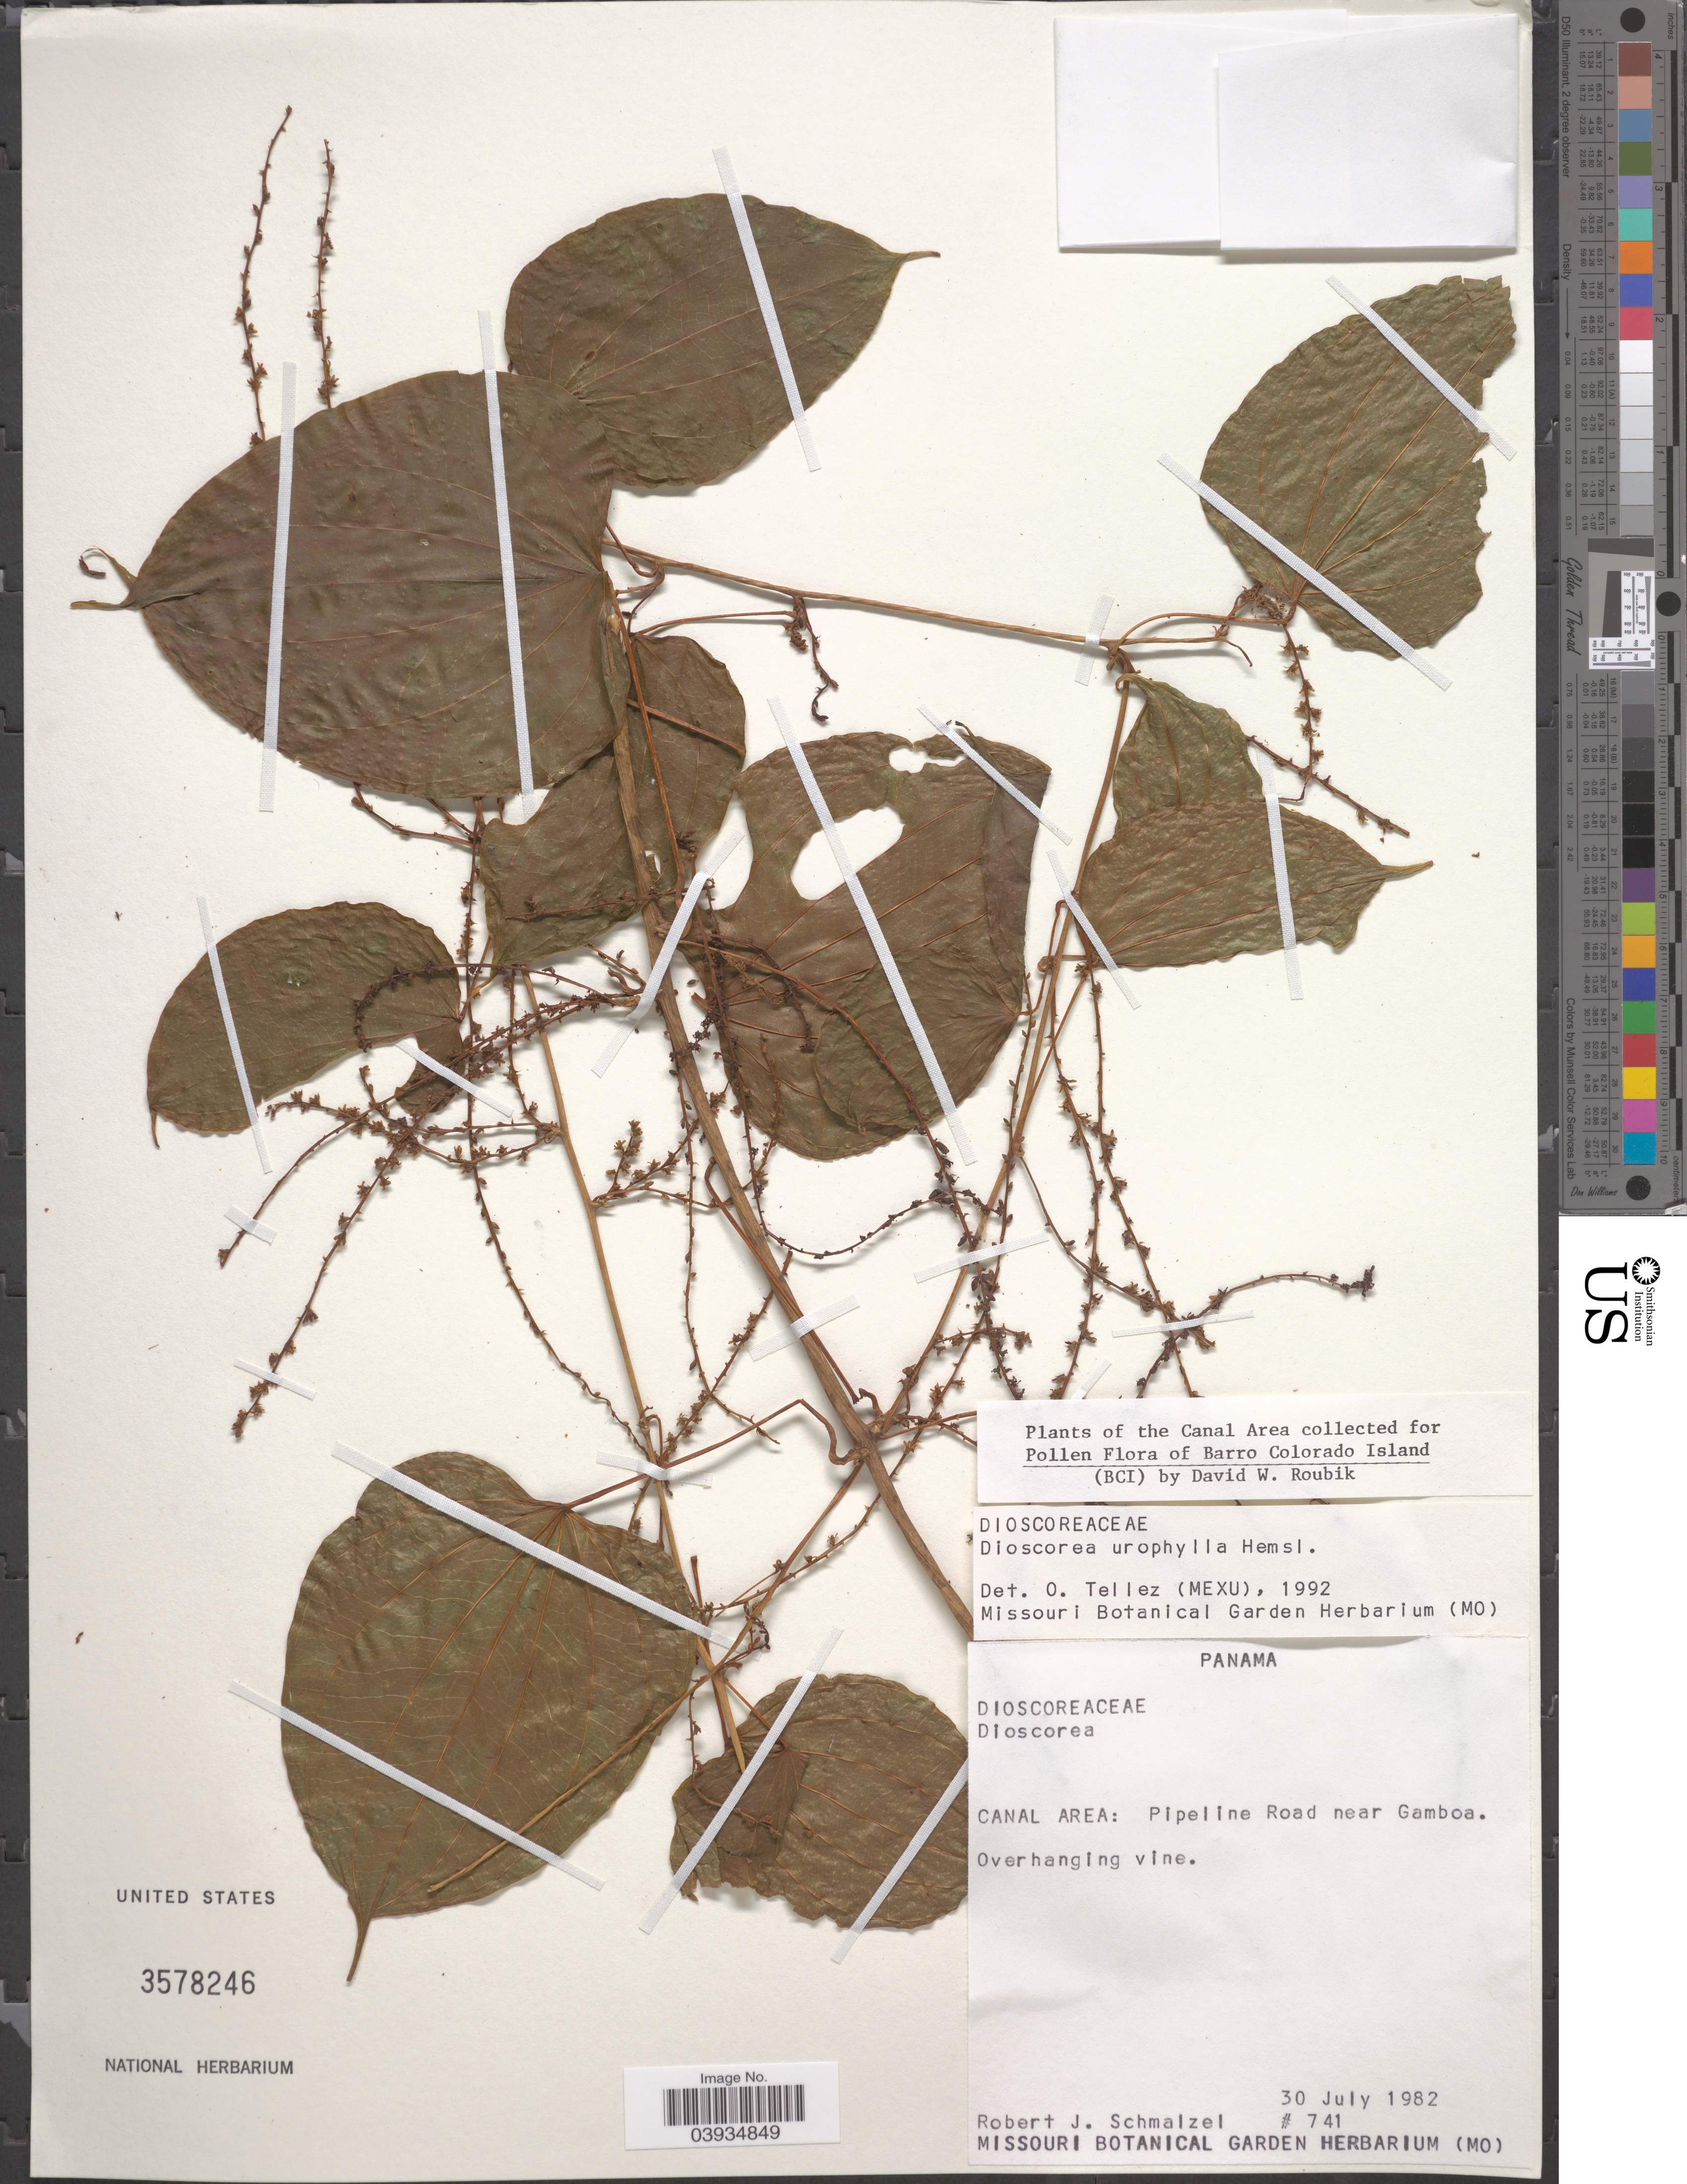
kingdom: Plantae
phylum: Tracheophyta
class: Liliopsida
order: Dioscoreales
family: Dioscoreaceae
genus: Dioscorea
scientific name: Dioscorea urophylla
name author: Hemsl.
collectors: R. Schmalzel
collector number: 741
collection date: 1982-07-30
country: Panama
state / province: Colón / Panamá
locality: Canal Area: Pipeline Road near Gamboa.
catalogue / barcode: US 3578246